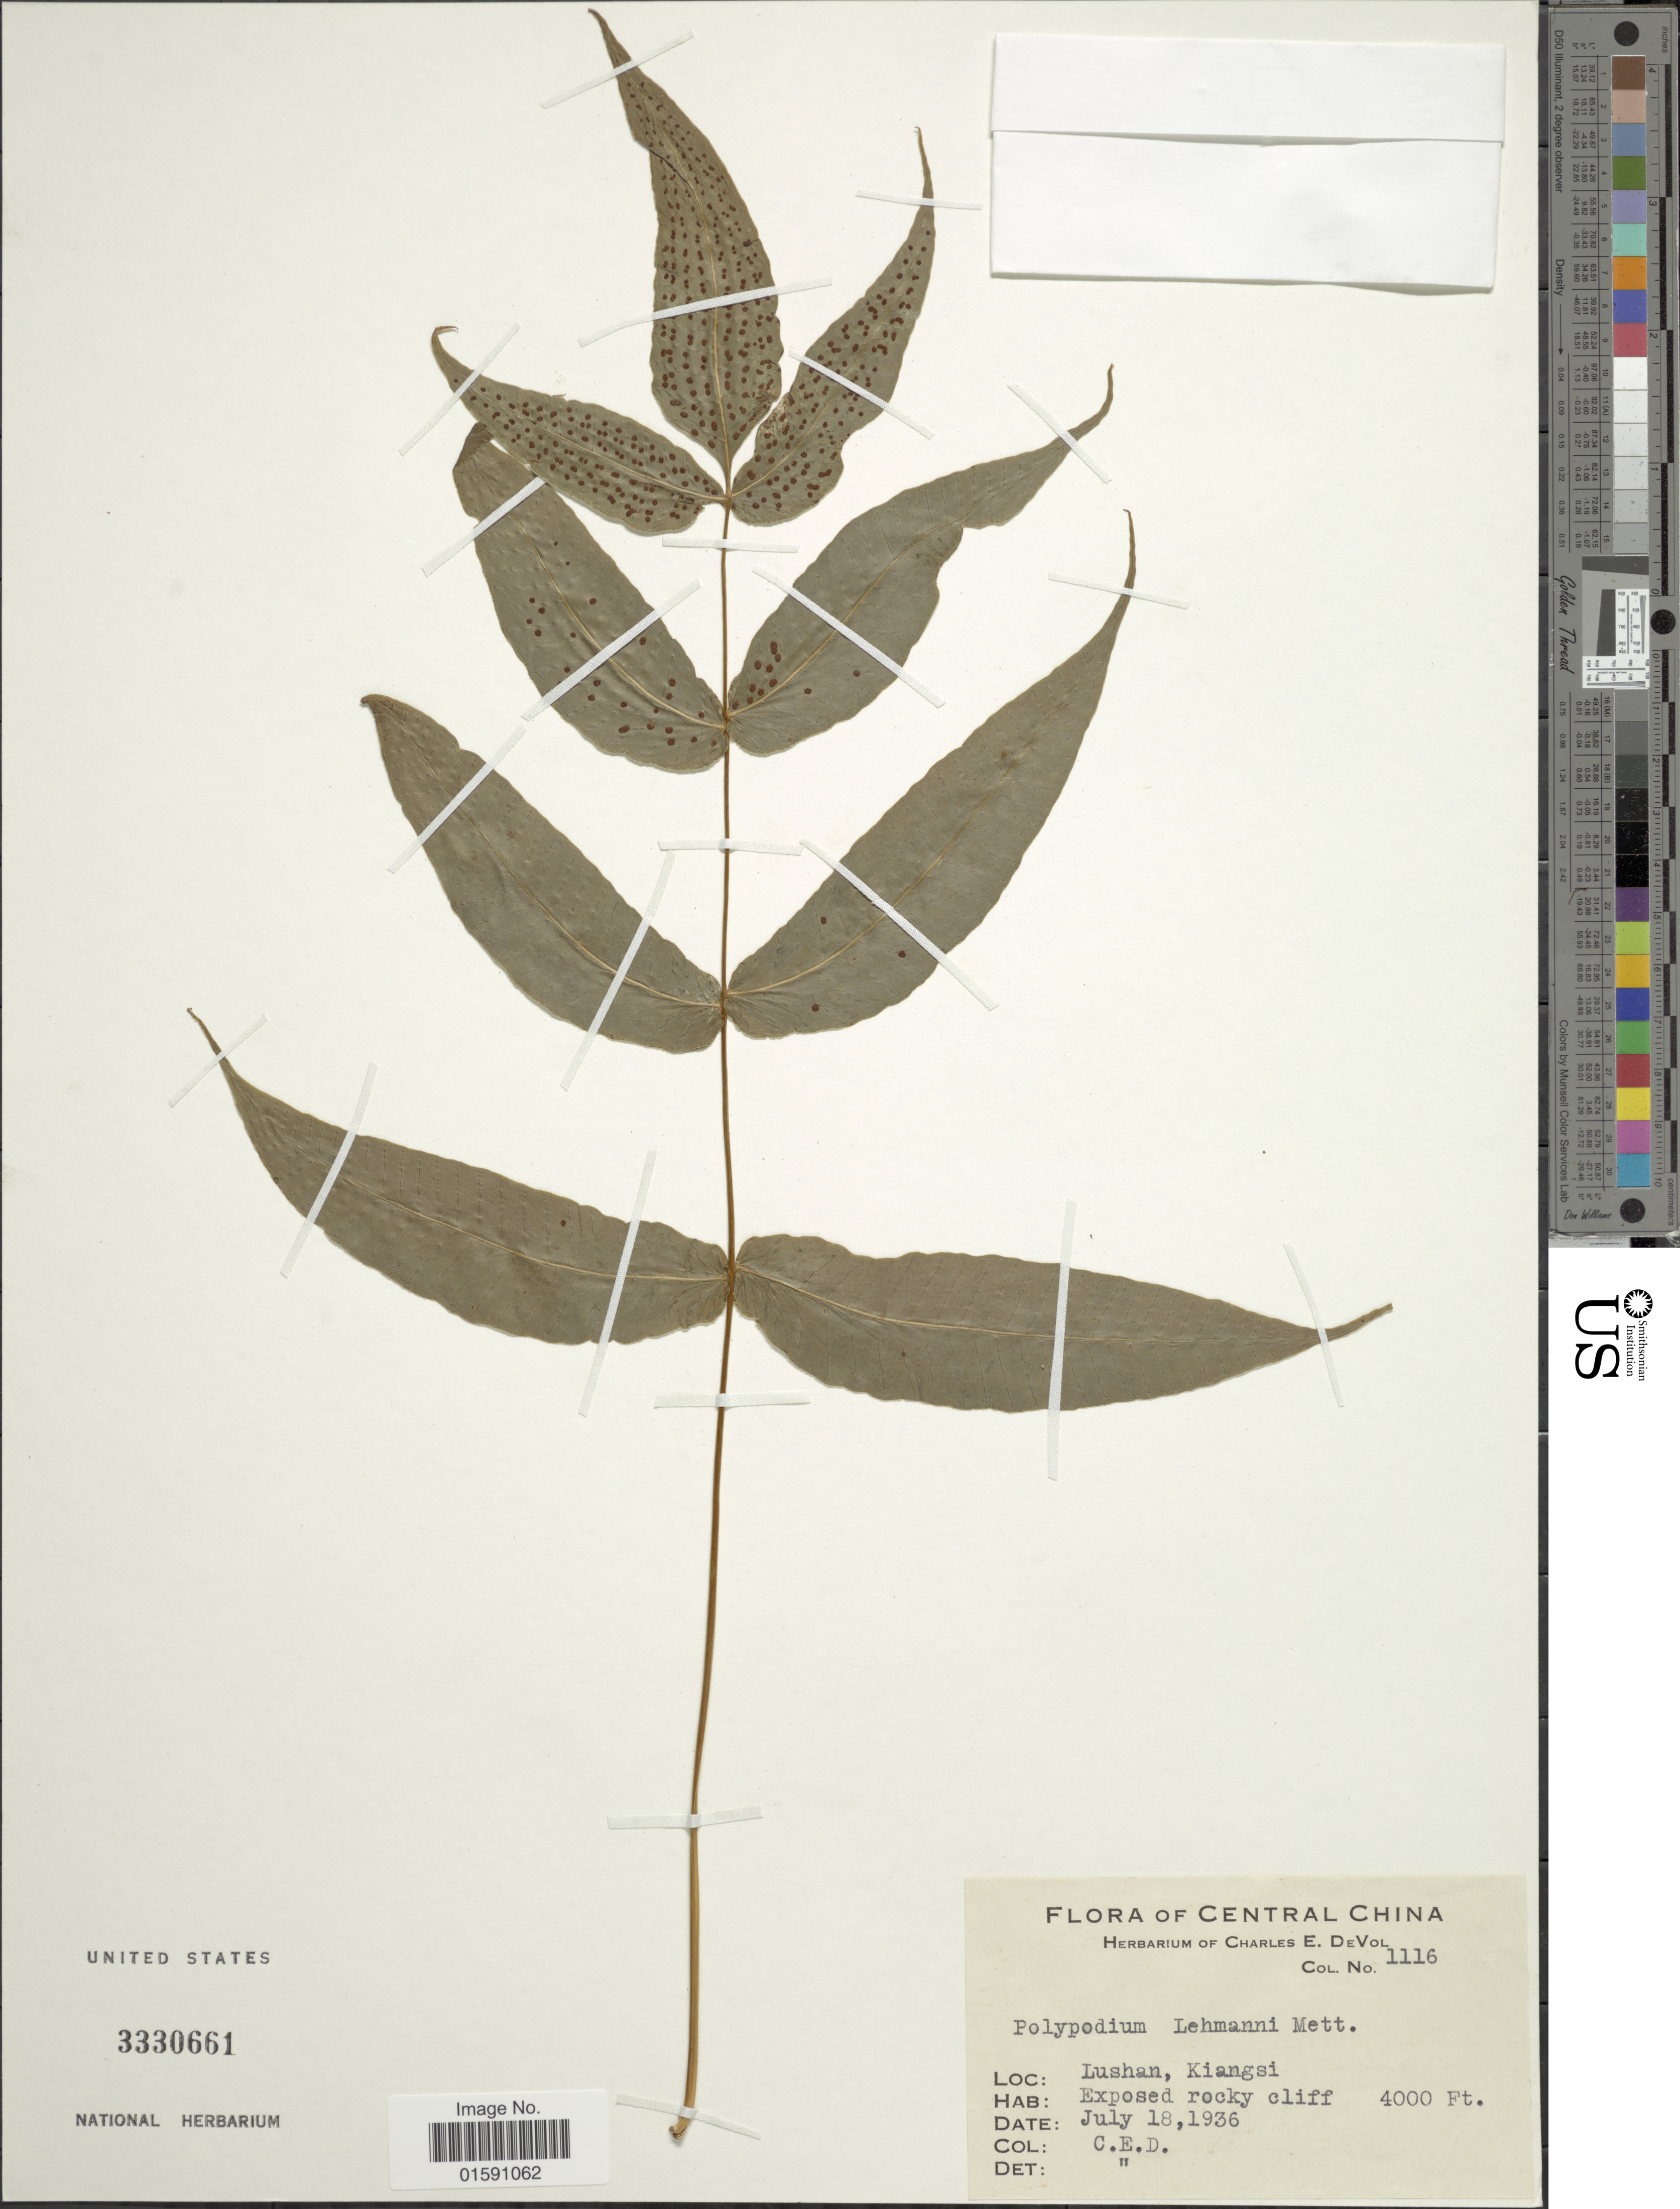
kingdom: Plantae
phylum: Tracheophyta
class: Polypodiopsida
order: Polypodiales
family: Polypodiaceae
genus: Arthromeris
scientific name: Arthromeris lehmannii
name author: (Mett.) Ching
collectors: C. E. De Vol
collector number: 1116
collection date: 1936-07-18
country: China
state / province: Jiangxi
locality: Central China, Lushan, Kiangsi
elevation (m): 1219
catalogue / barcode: US 3330661